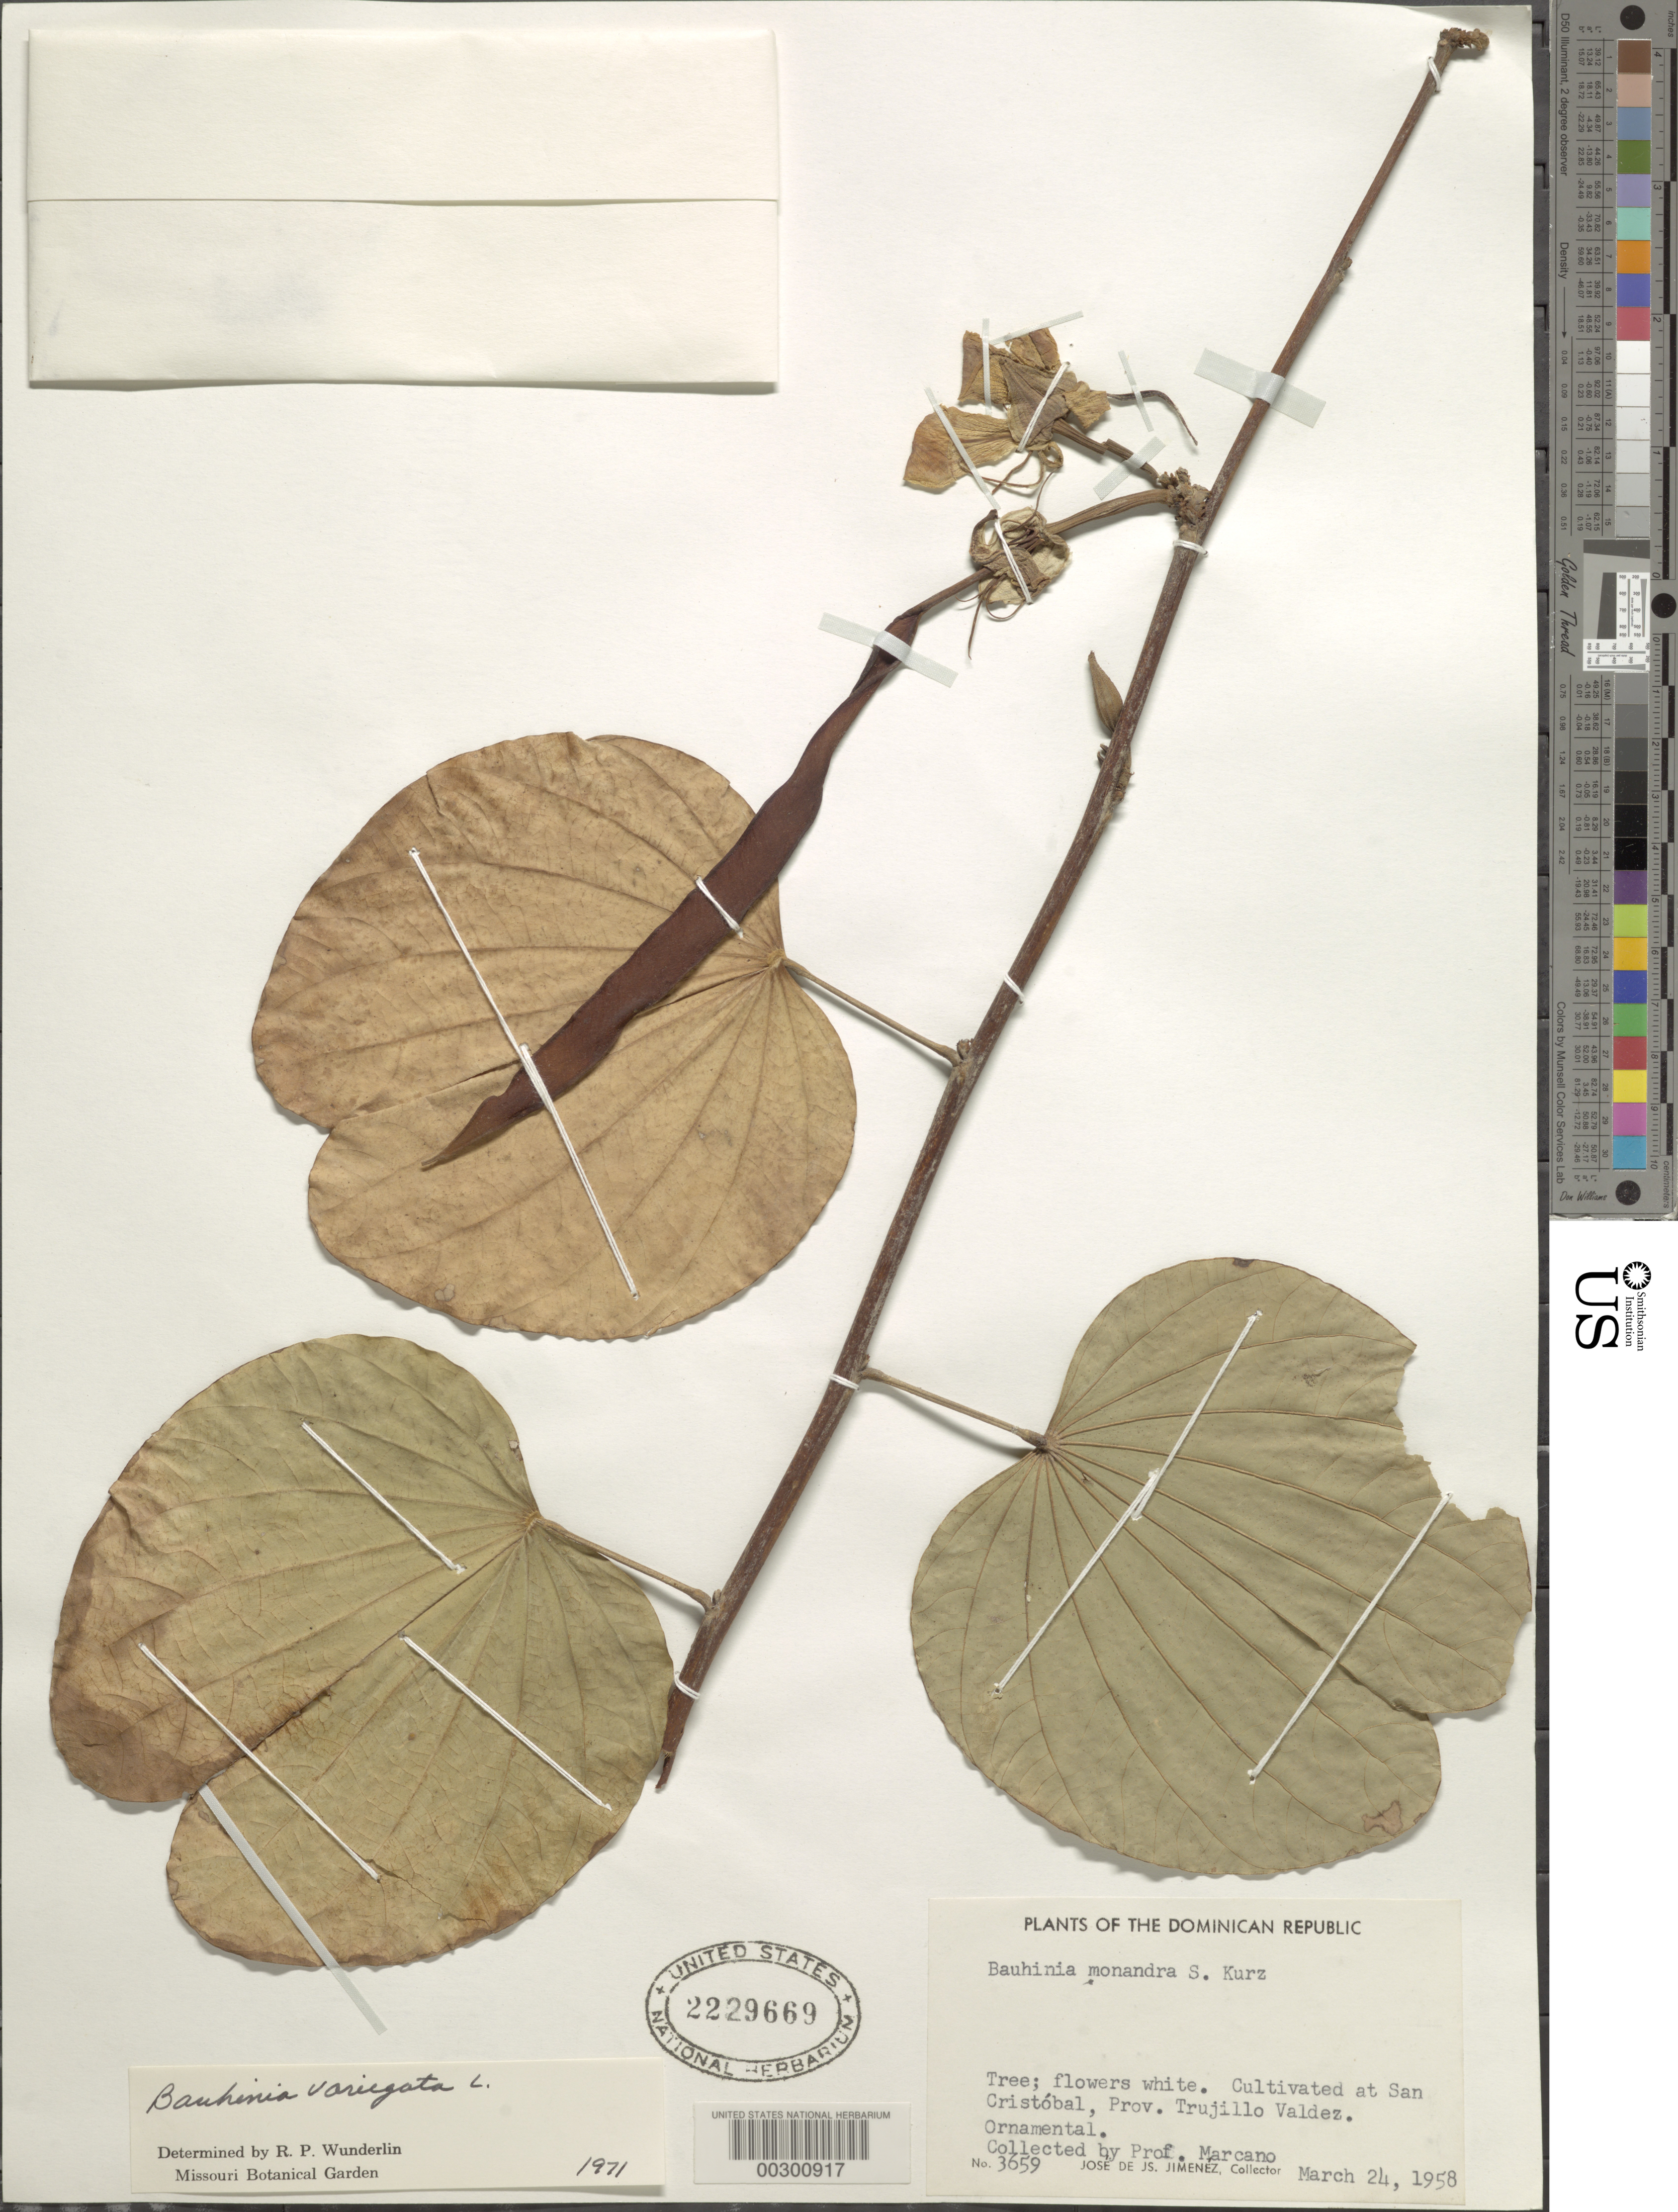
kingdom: Plantae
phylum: Tracheophyta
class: Magnoliopsida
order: Fabales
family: Fabaceae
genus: Bauhinia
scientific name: Bauhinia variegata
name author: L.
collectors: J. J. Jiménez Almonte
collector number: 3659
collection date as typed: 24 Mar 1958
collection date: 1958-03-24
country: Dominican Republic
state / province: San Cristóbal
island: Hispaniola Island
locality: Trujillo valdez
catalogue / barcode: US 2229669